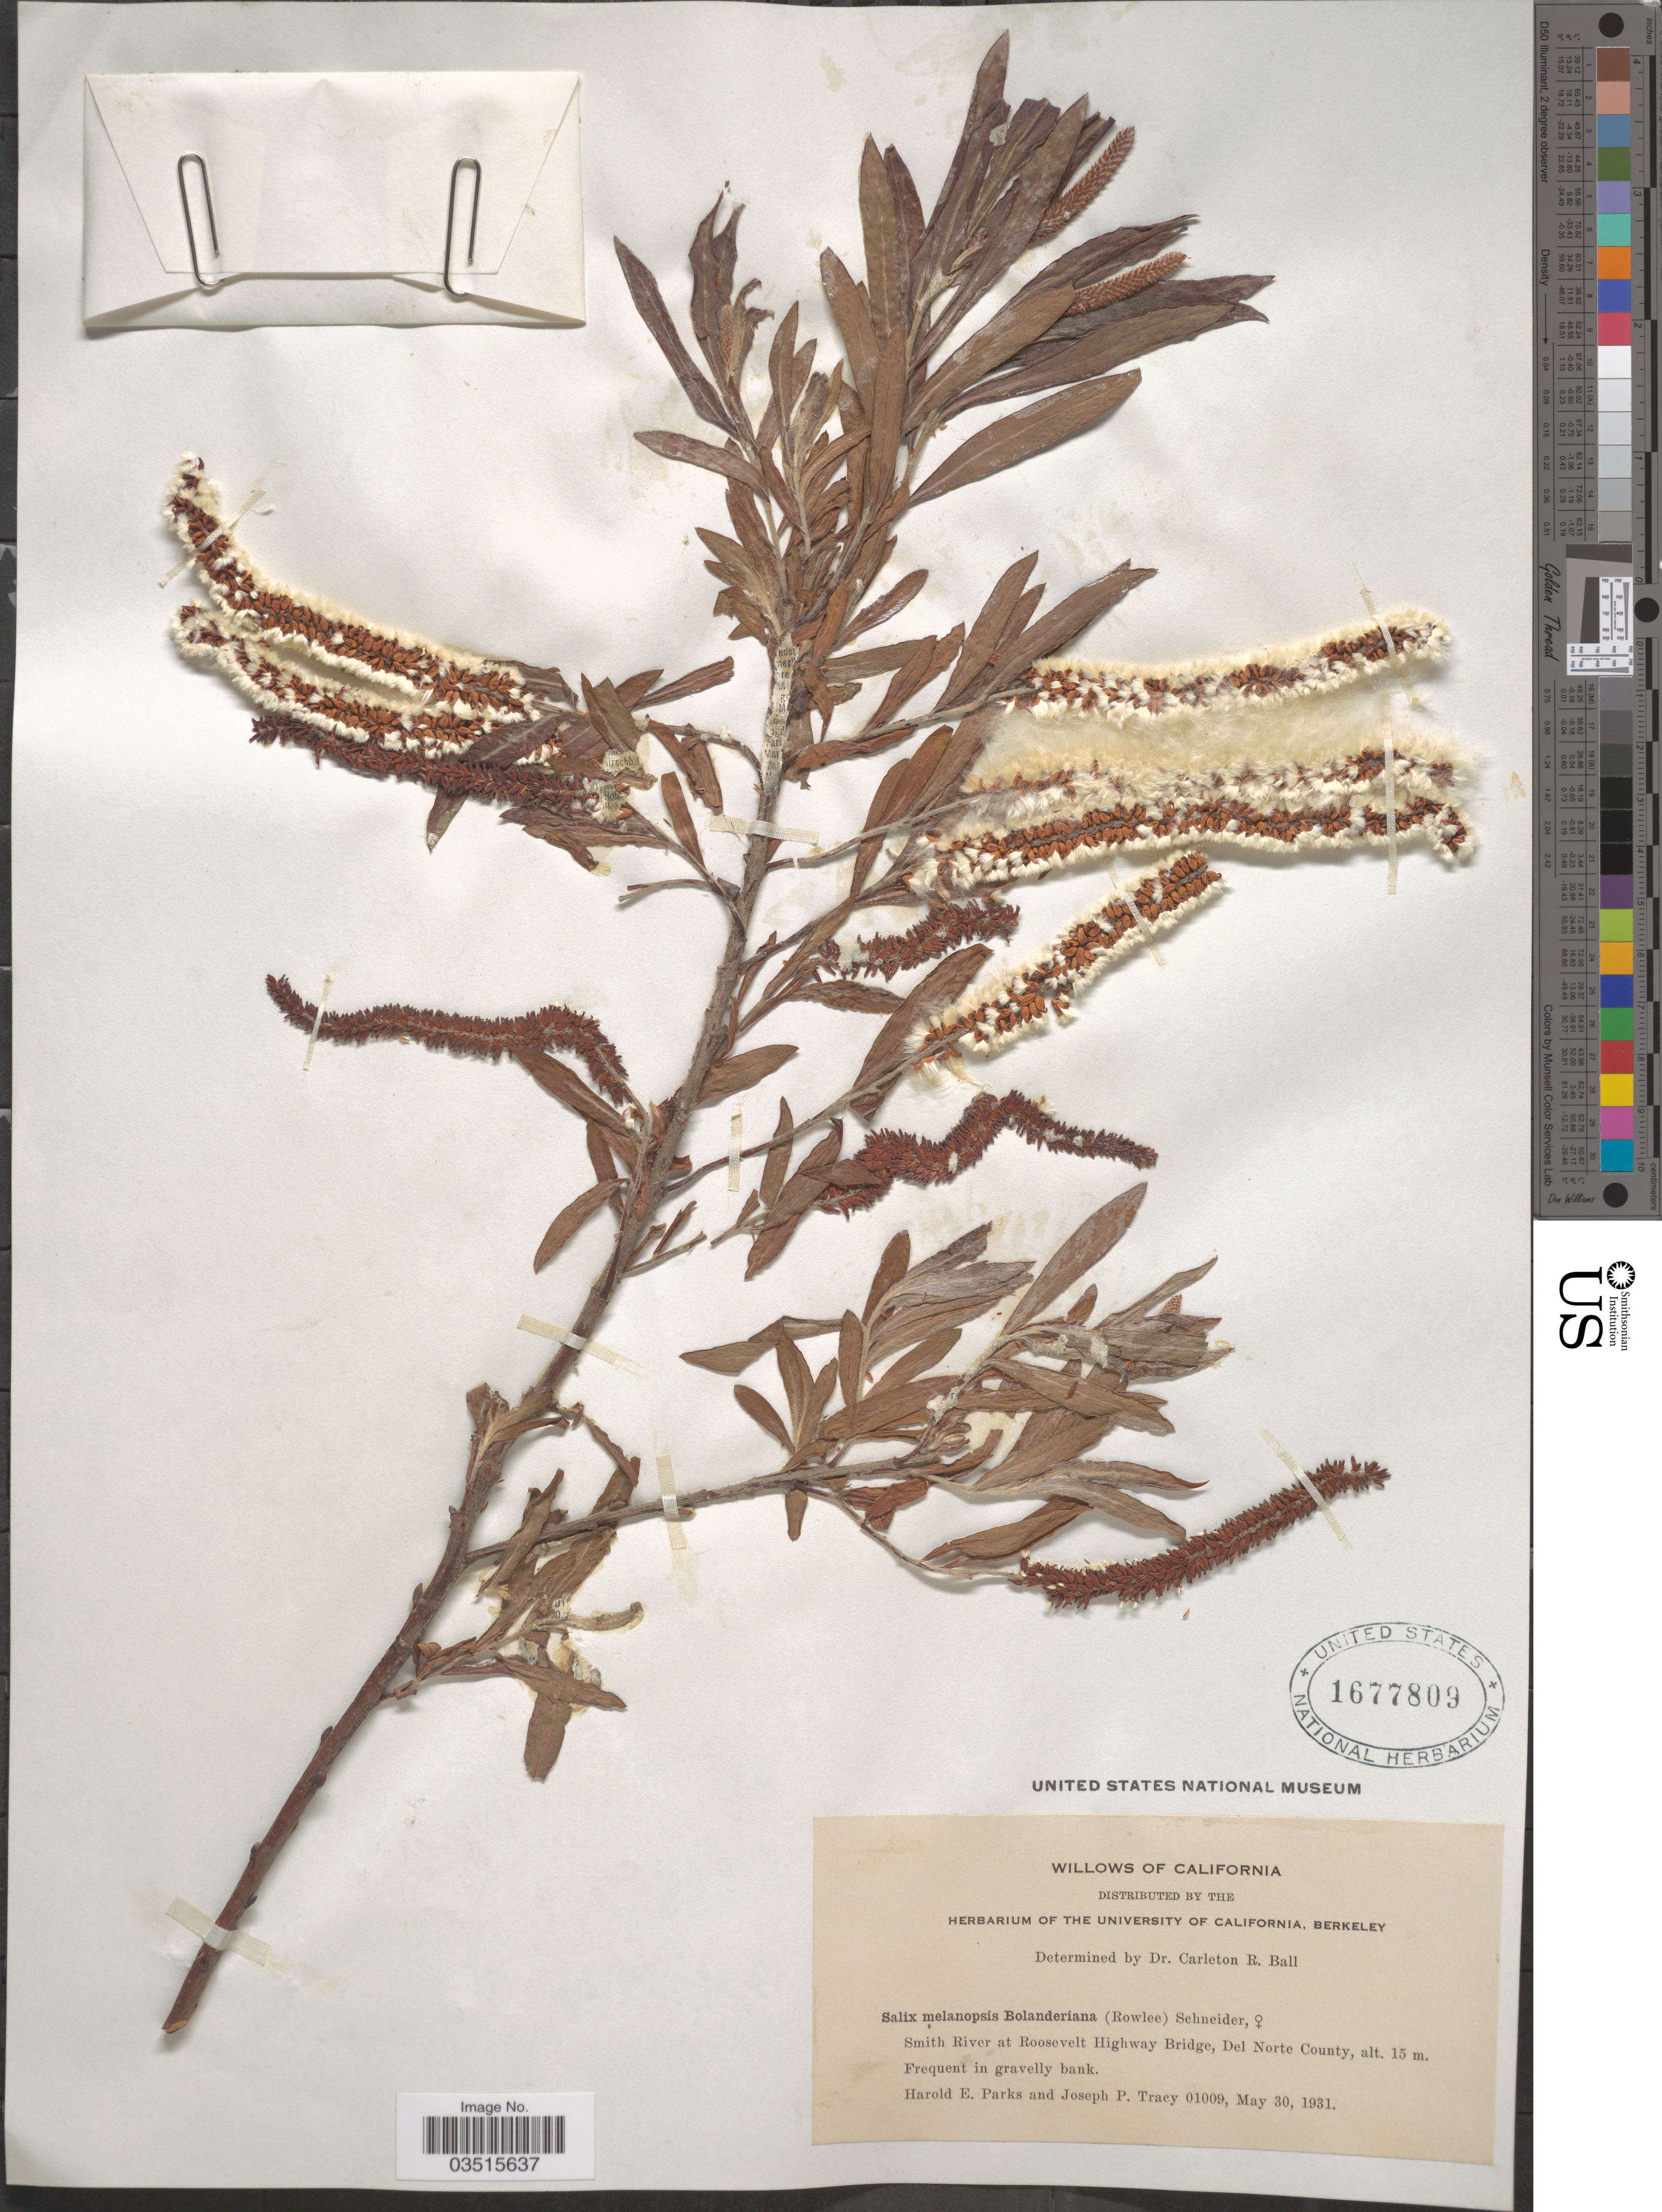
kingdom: Plantae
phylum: Tracheophyta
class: Magnoliopsida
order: Malpighiales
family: Salicaceae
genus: Salix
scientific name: Salix melanopsis var. bolanderiana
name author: (Rowlee) C.K. Schneid.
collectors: H. E. Parks & J. Tracy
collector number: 01009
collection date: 1931-05-30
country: United States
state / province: California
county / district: Del Norte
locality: Smith River at Roosevelt Highway Bridge, Del Norte County.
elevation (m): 15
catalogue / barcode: US 1677809